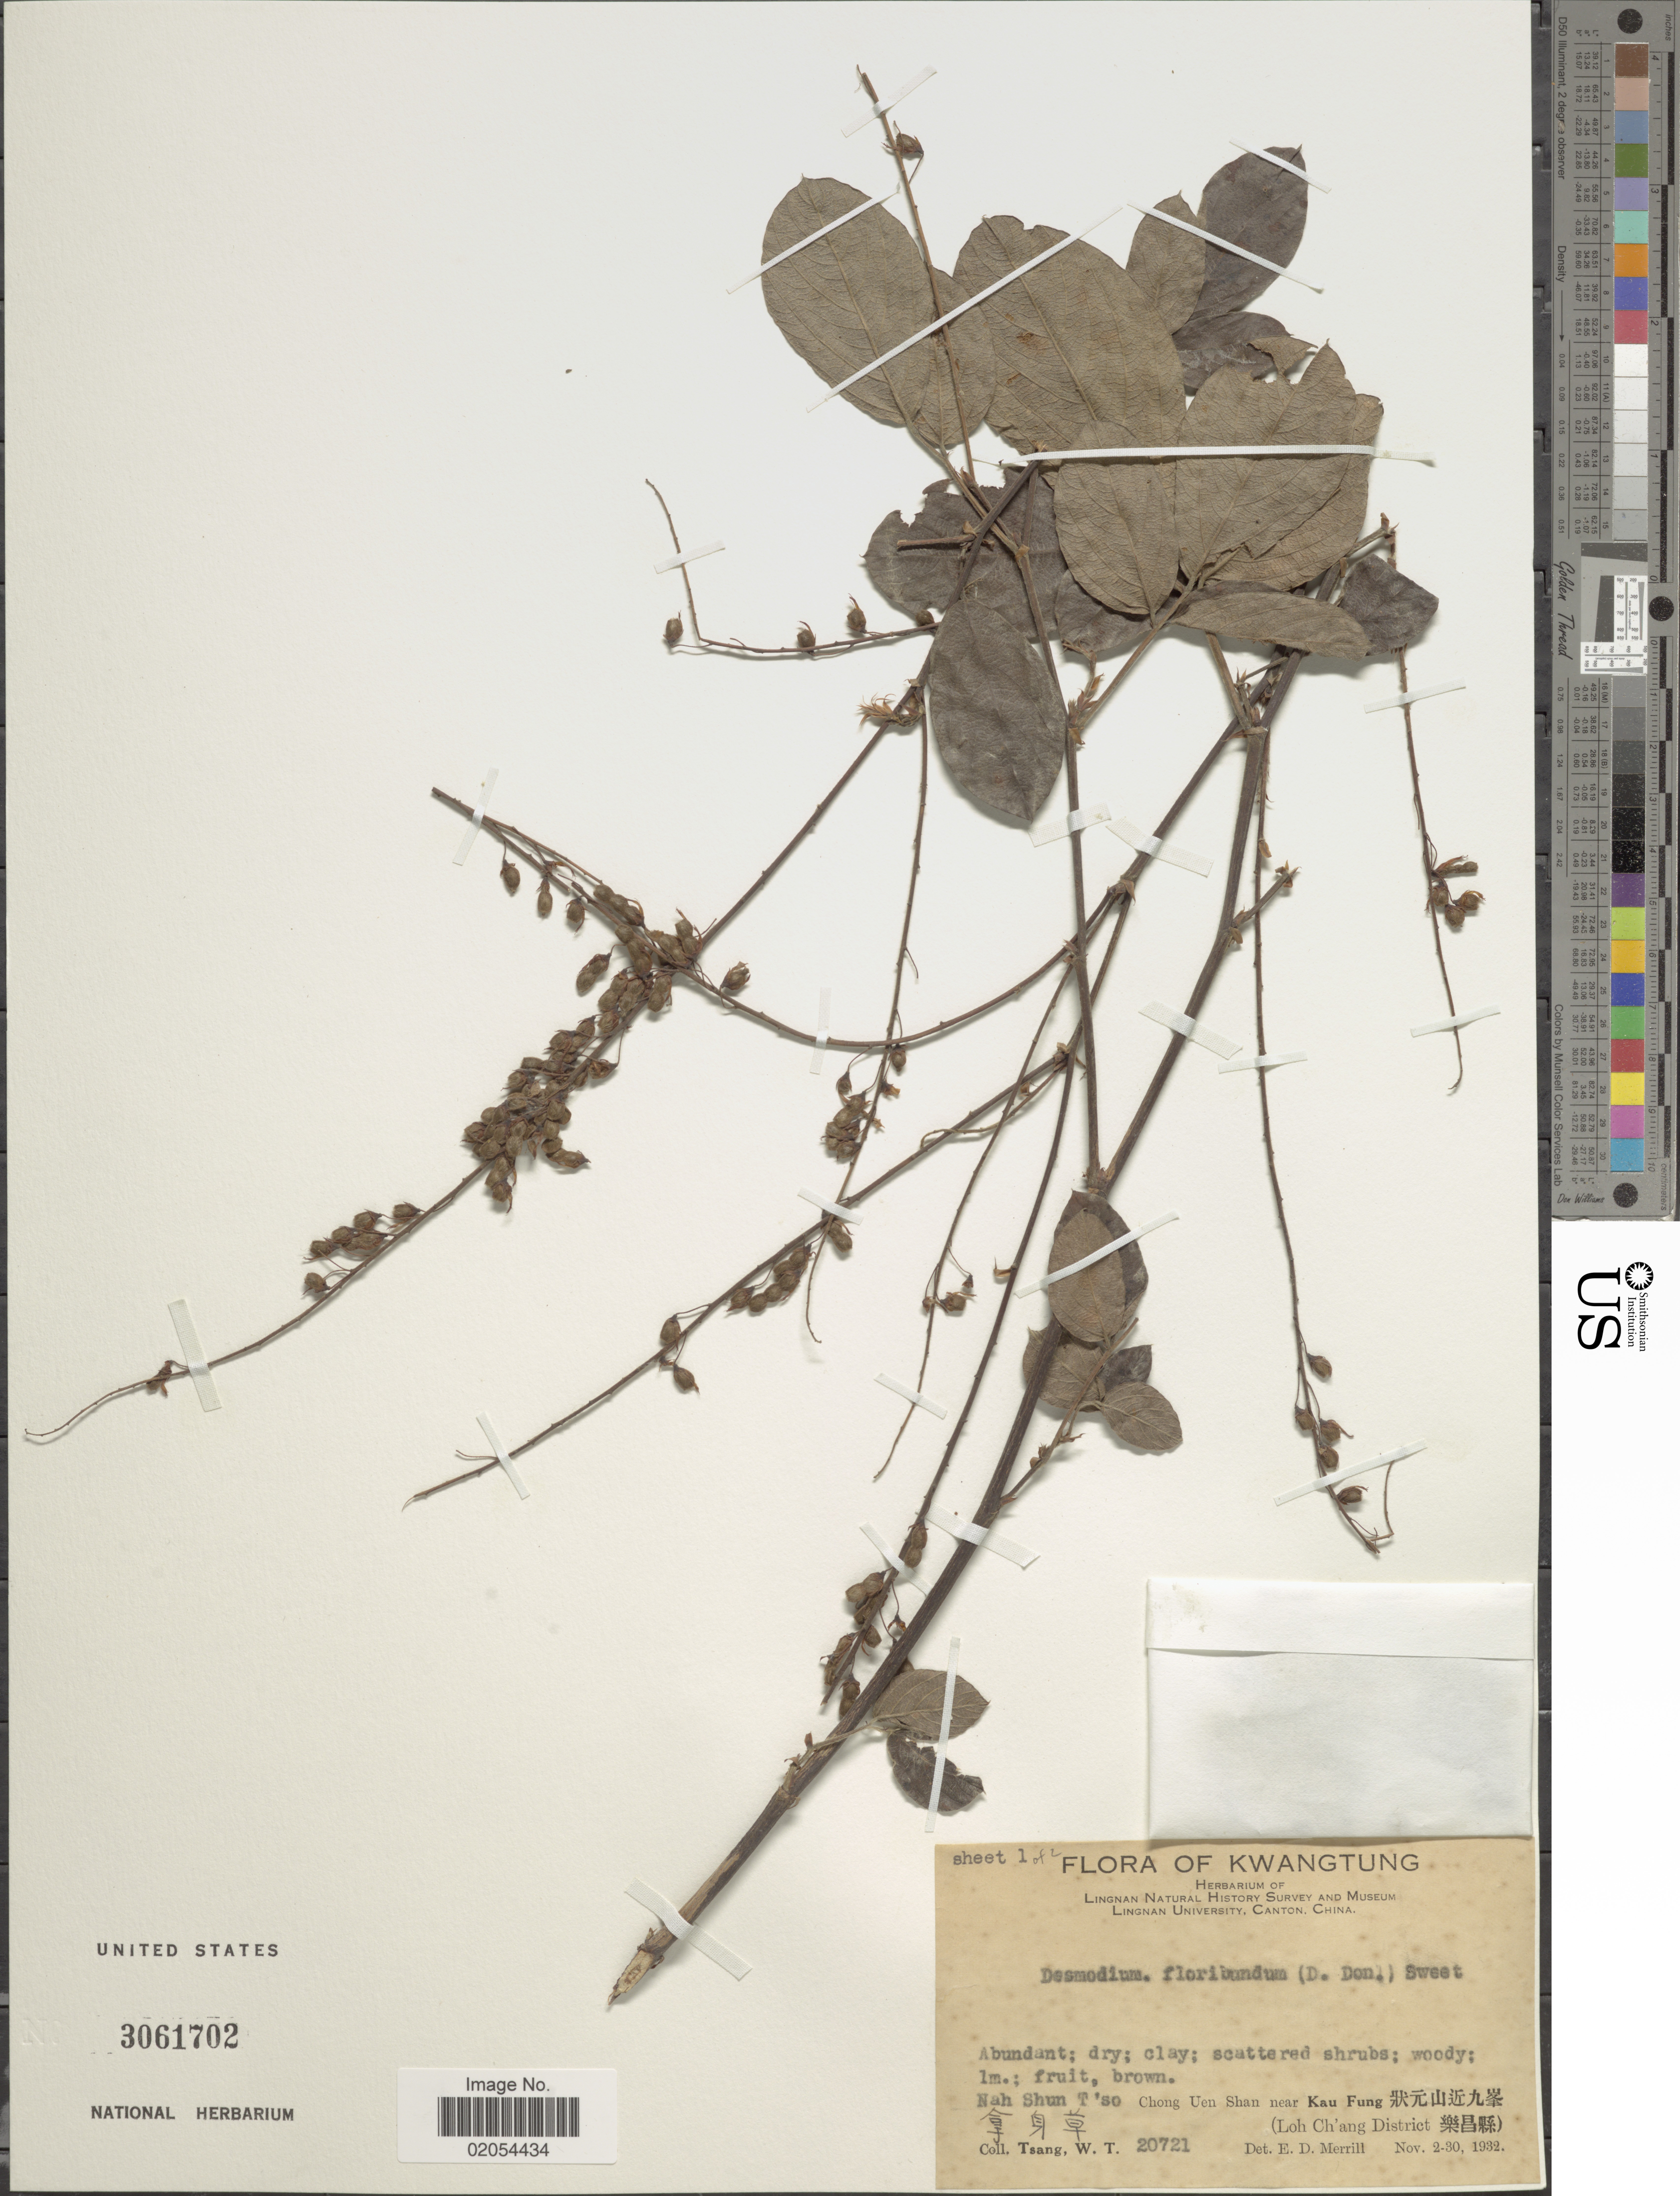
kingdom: Plantae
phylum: Tracheophyta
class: Magnoliopsida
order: Fabales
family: Fabaceae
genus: Ototropis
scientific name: Ototropis multiflora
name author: (DC.) H. Ohashi & K. Ohashi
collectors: W. T. Tsang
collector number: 20721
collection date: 1932-11-02/1932-11-30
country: China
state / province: Guangdong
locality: Kwangtung, Nah Shun T'so, Ching Uen Shan near Kau Fung, (Loh Ch'ang District)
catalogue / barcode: US 3061702